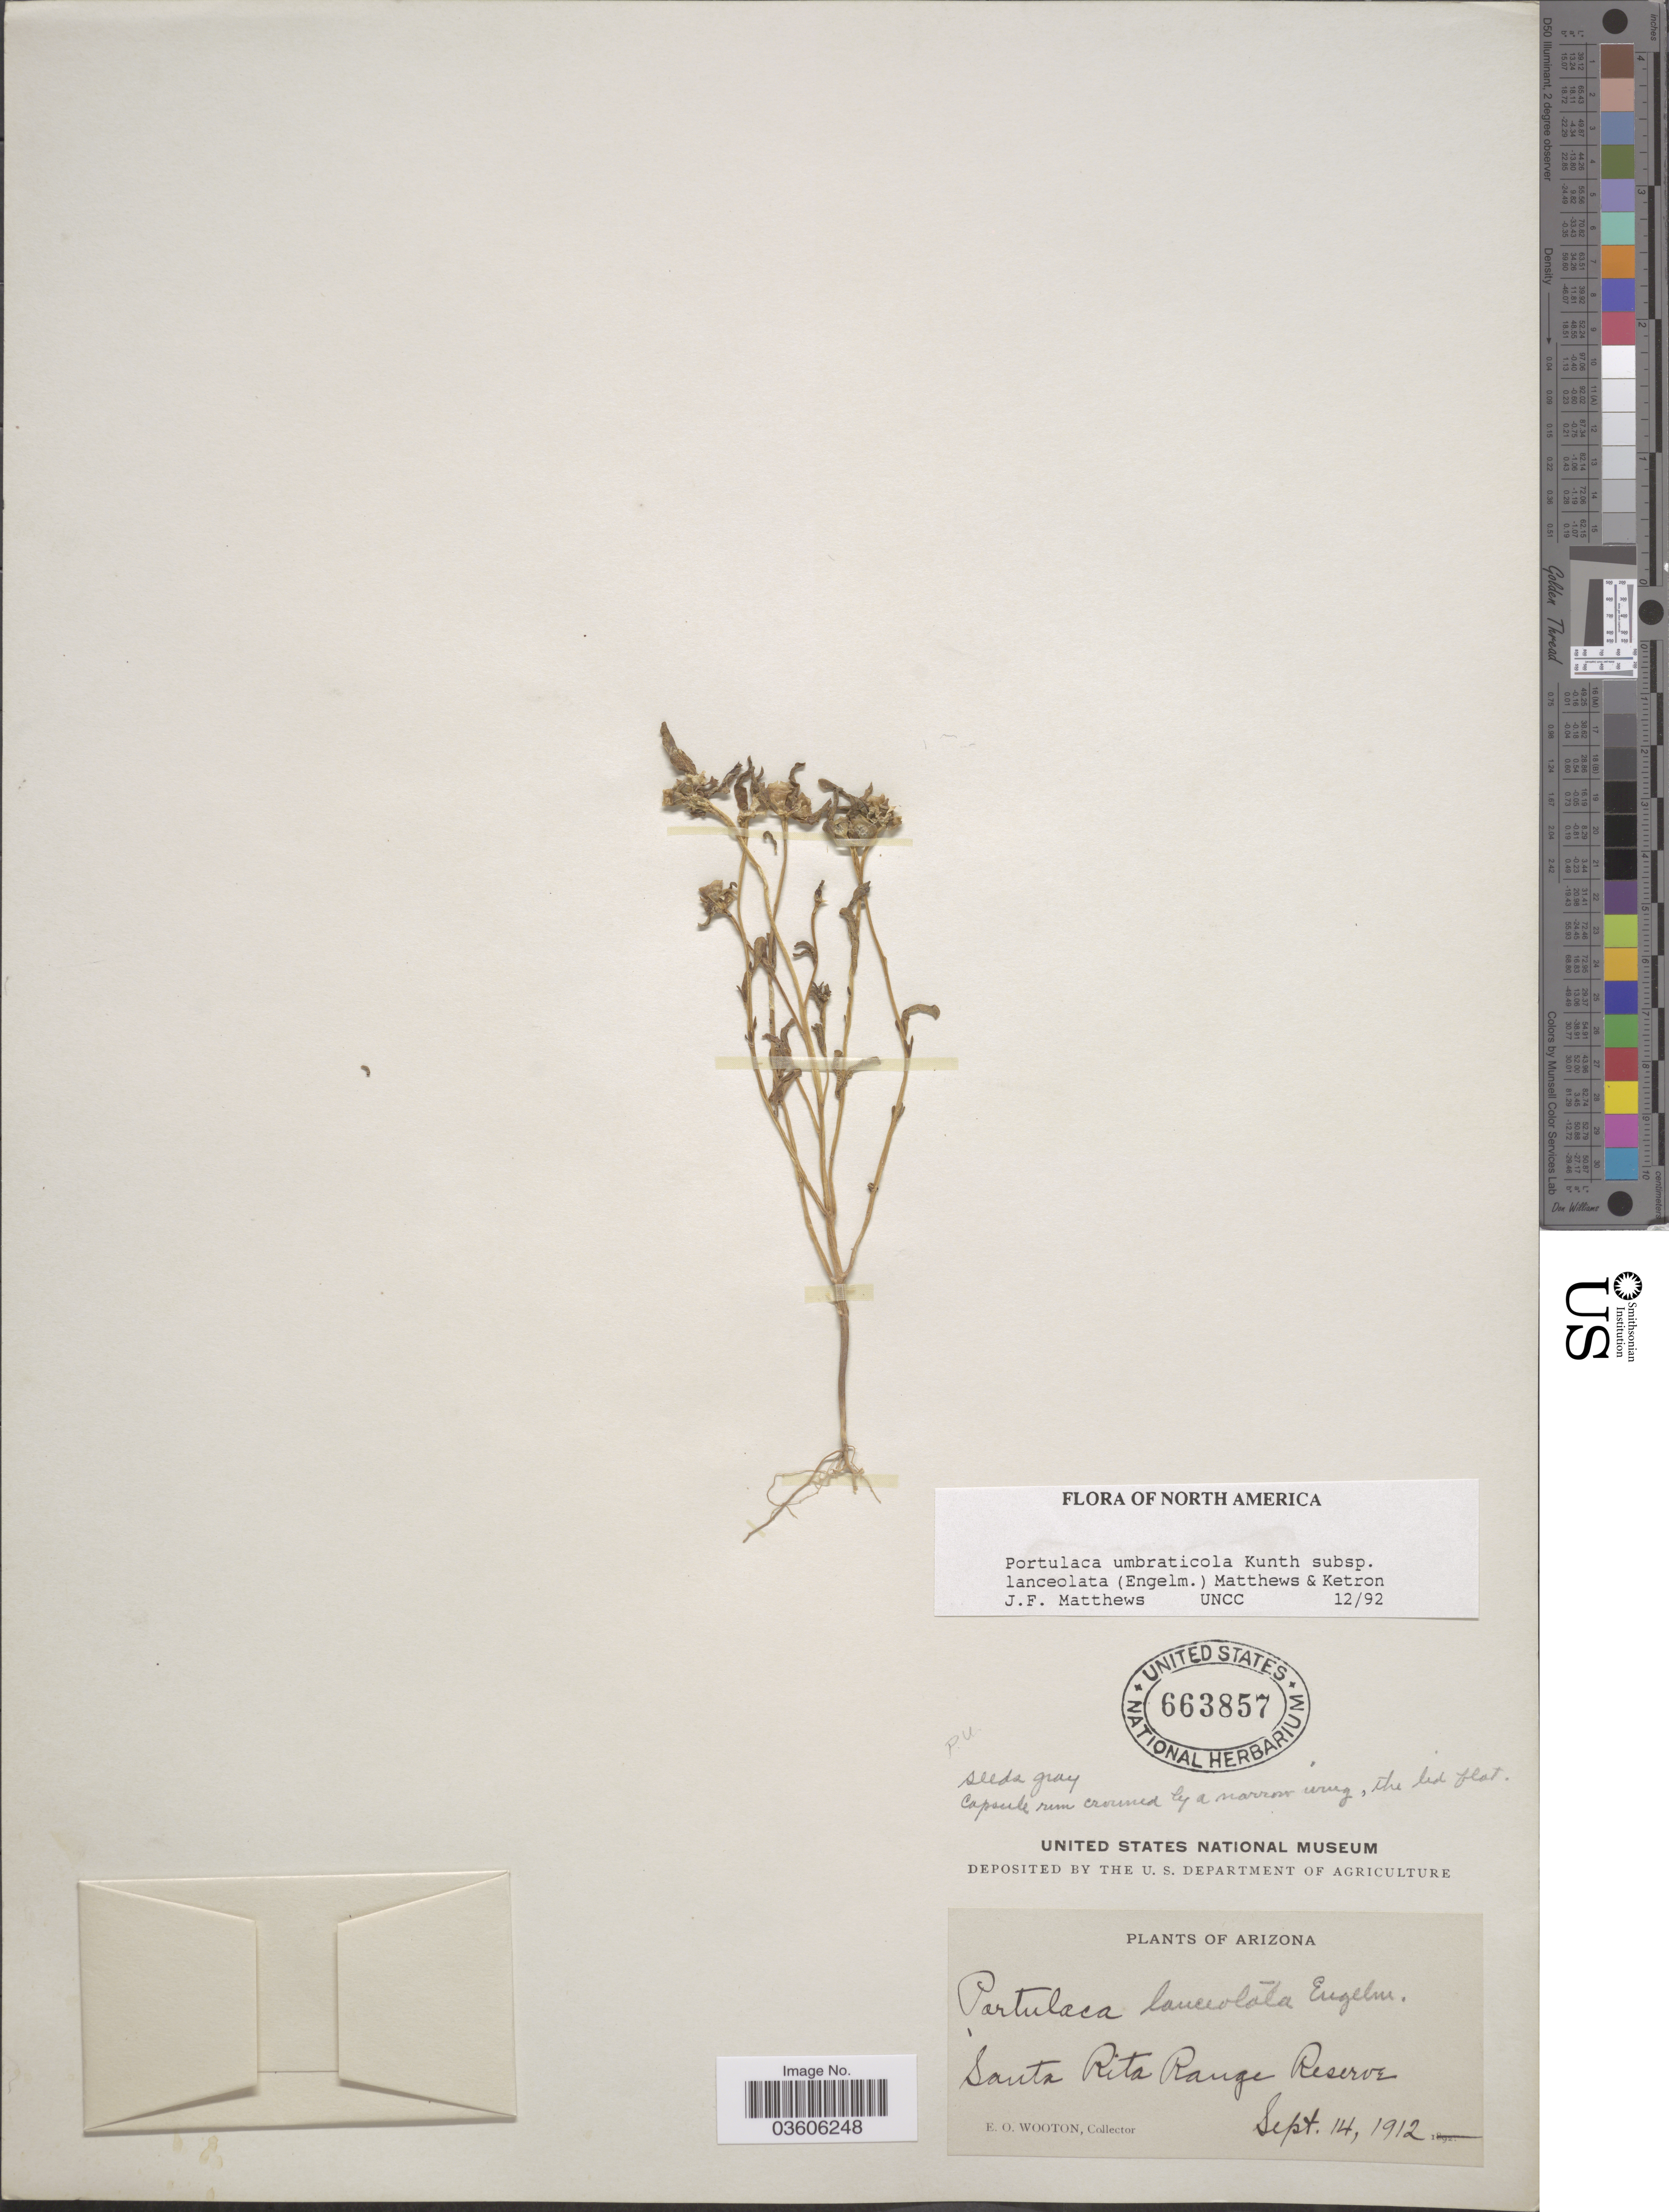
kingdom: Plantae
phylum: Tracheophyta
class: Magnoliopsida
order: Caryophyllales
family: Portulacaceae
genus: Portulaca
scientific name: Portulaca umbraticola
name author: Kunth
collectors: E. O. Wooton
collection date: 1912-09-14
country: United States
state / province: Arizona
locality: Santa Rita Range Reserve.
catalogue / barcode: US 663857